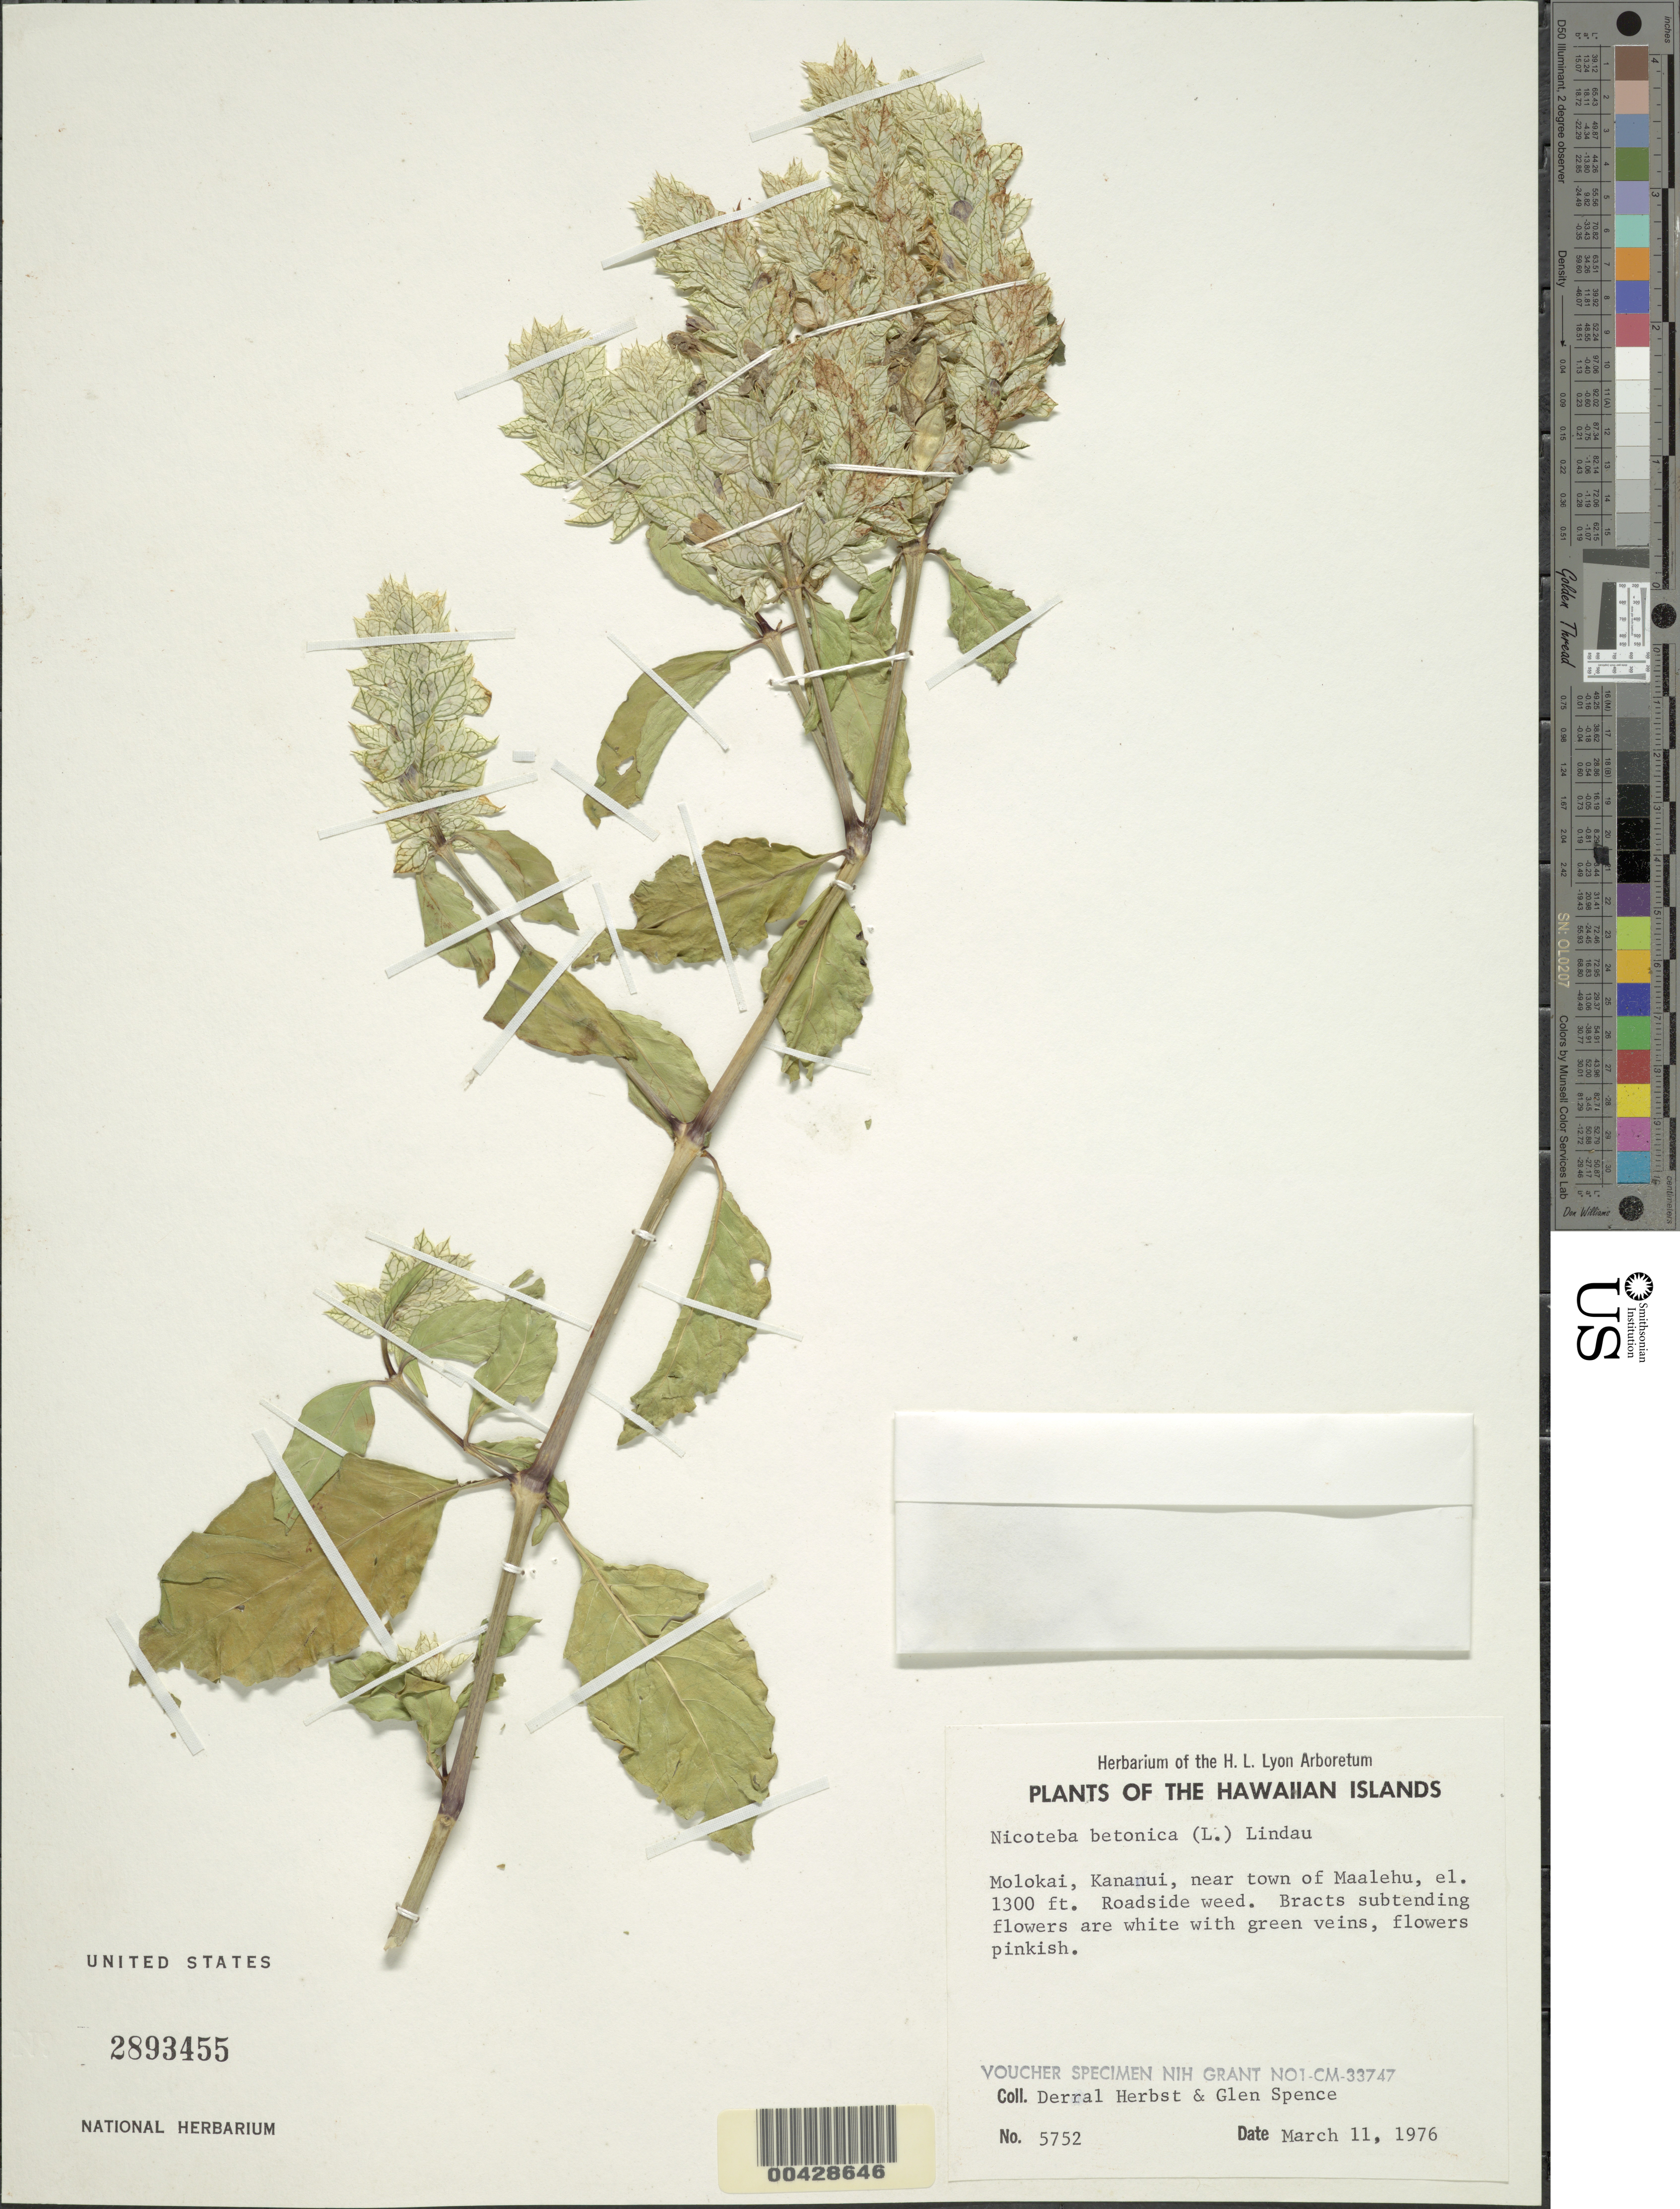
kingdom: Plantae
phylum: Tracheophyta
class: Magnoliopsida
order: Lamiales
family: Acanthaceae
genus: Justicia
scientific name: Justicia betonica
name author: L.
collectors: D. R. Herbst & G. Spence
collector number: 5752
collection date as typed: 11 Mar 1976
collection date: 1976-03-11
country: United States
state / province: Hawaii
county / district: Maui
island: Moloka'i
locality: Kananui, near town of Maalehu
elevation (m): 4265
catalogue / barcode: US 2893455